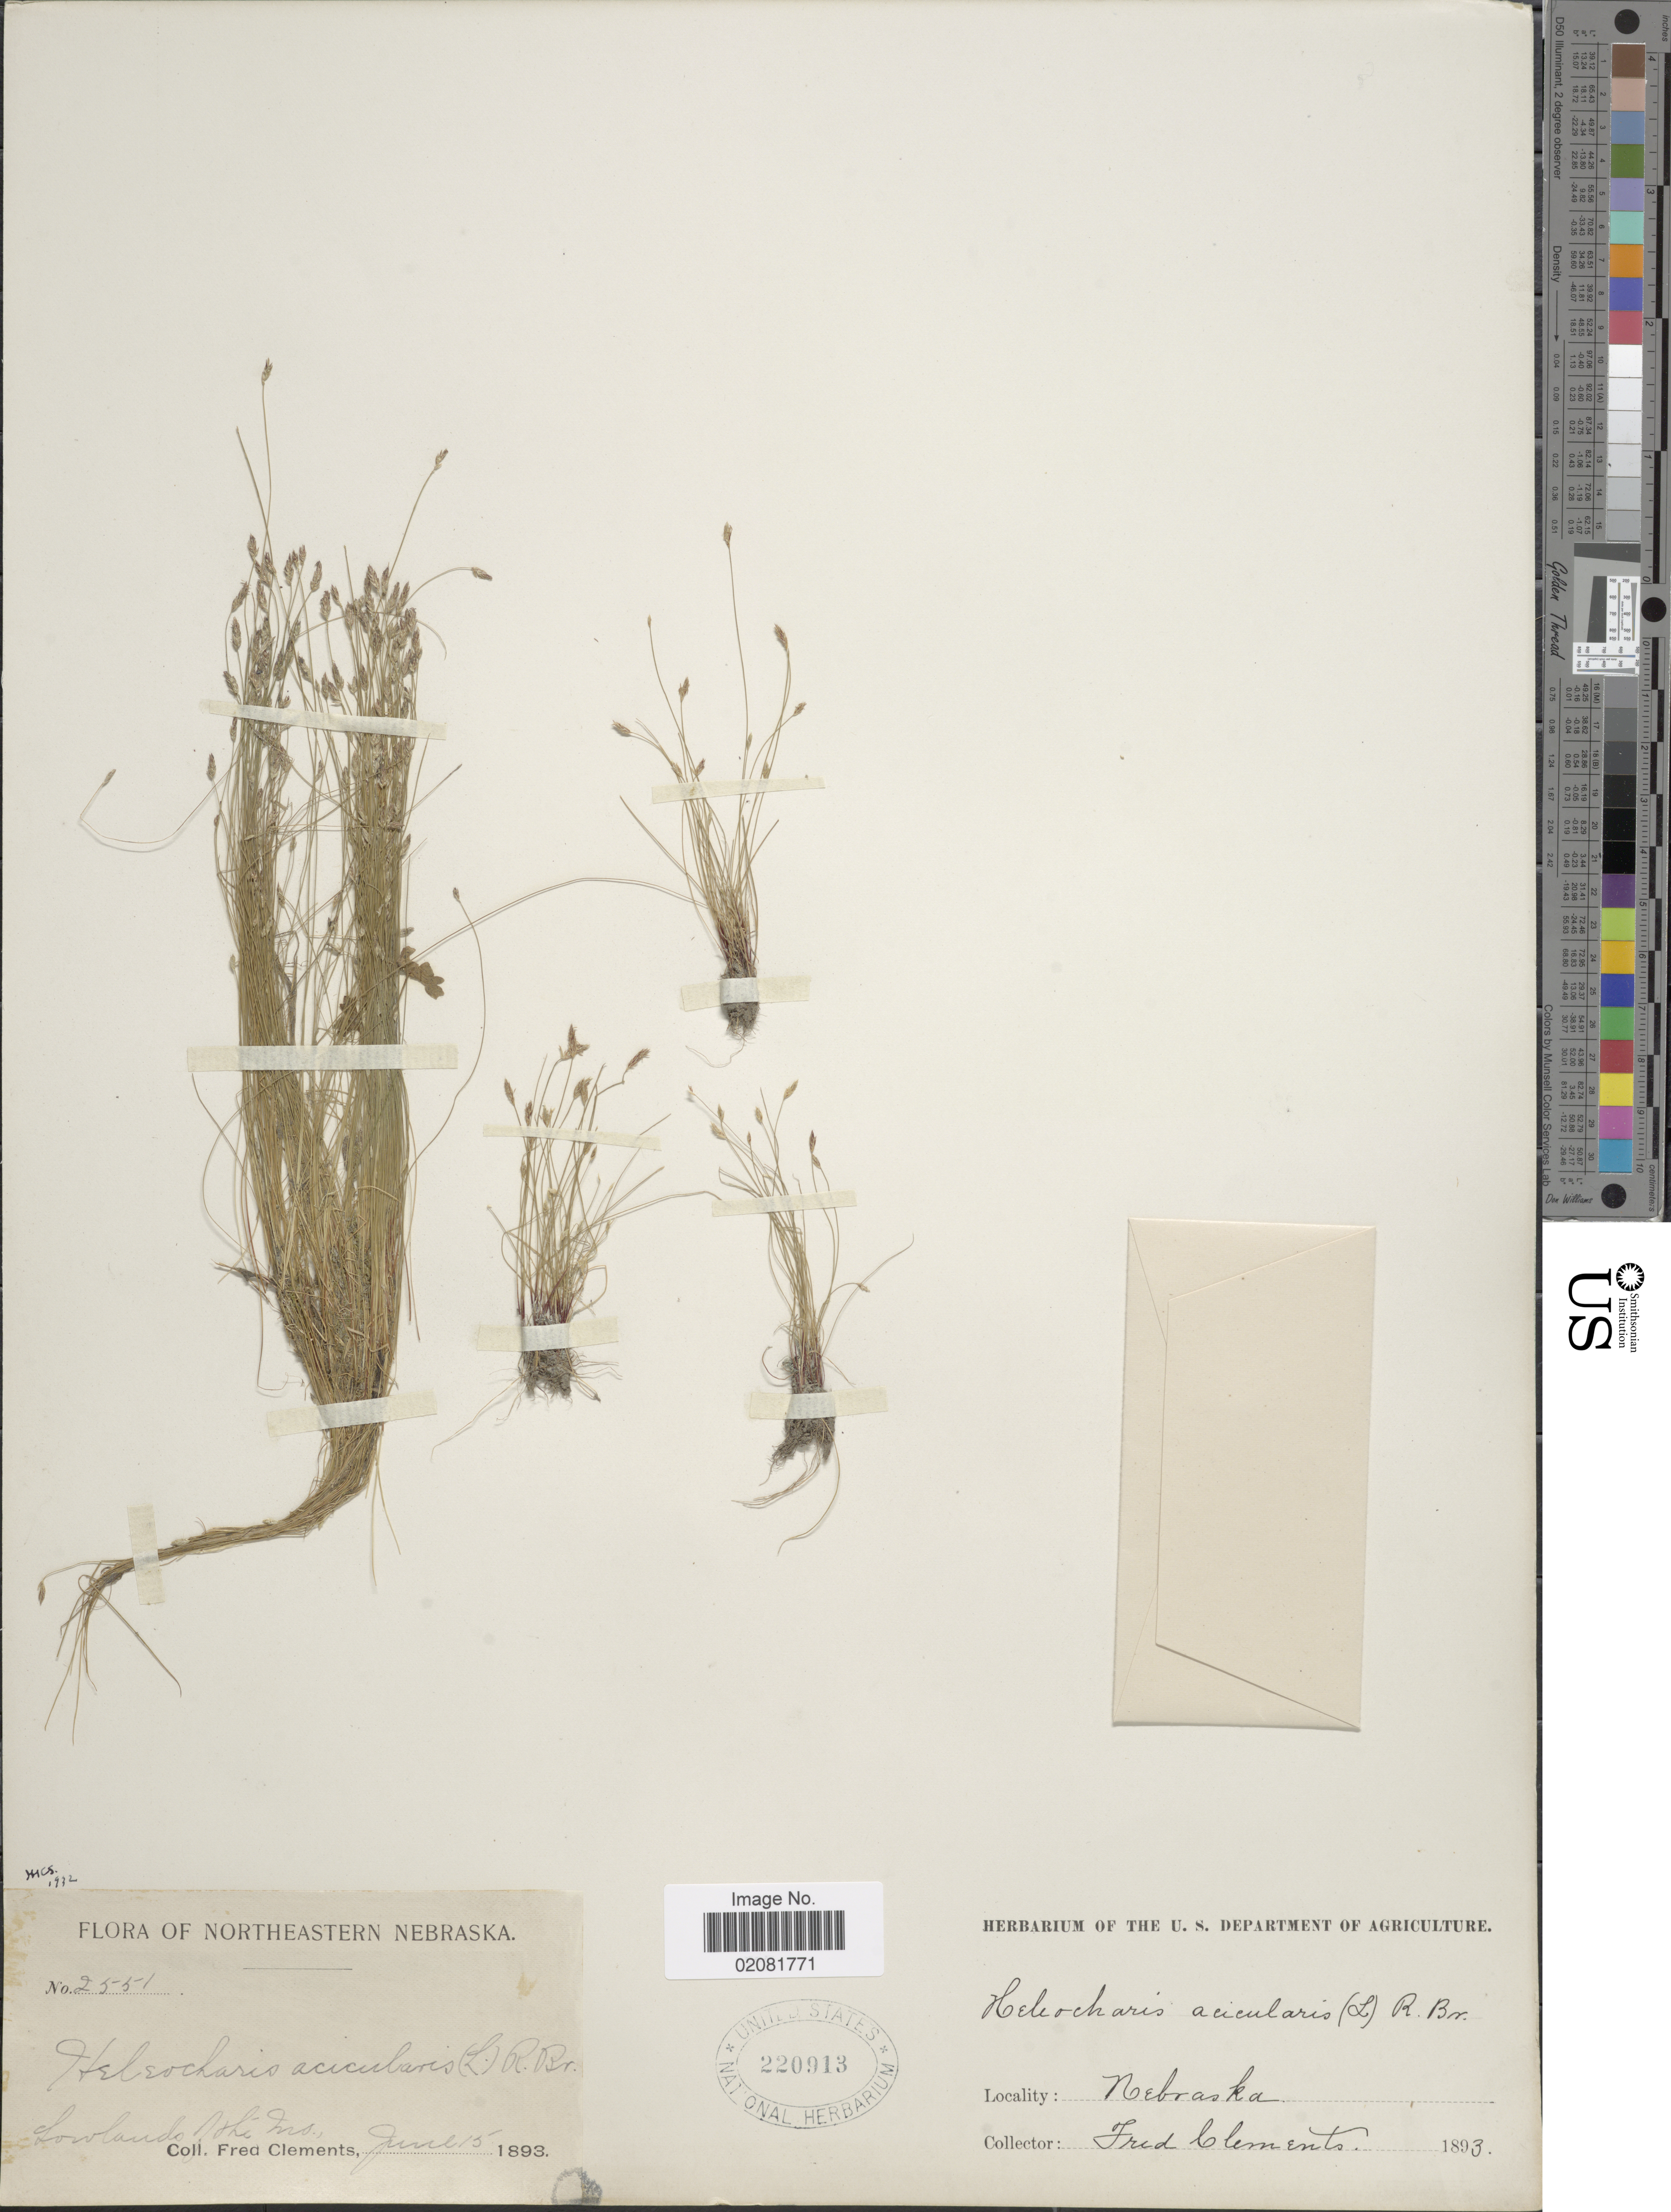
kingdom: Plantae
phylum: Tracheophyta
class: Liliopsida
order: Poales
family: Cyperaceae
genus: Eleocharis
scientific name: Eleocharis acicularis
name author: (L.) Roem. & Schult.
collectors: F. Clements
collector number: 2551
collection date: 1893-06-15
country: United States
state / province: Nebraska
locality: Northeastern Nebraska. Lowlands of the Mo.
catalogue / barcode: US 220913